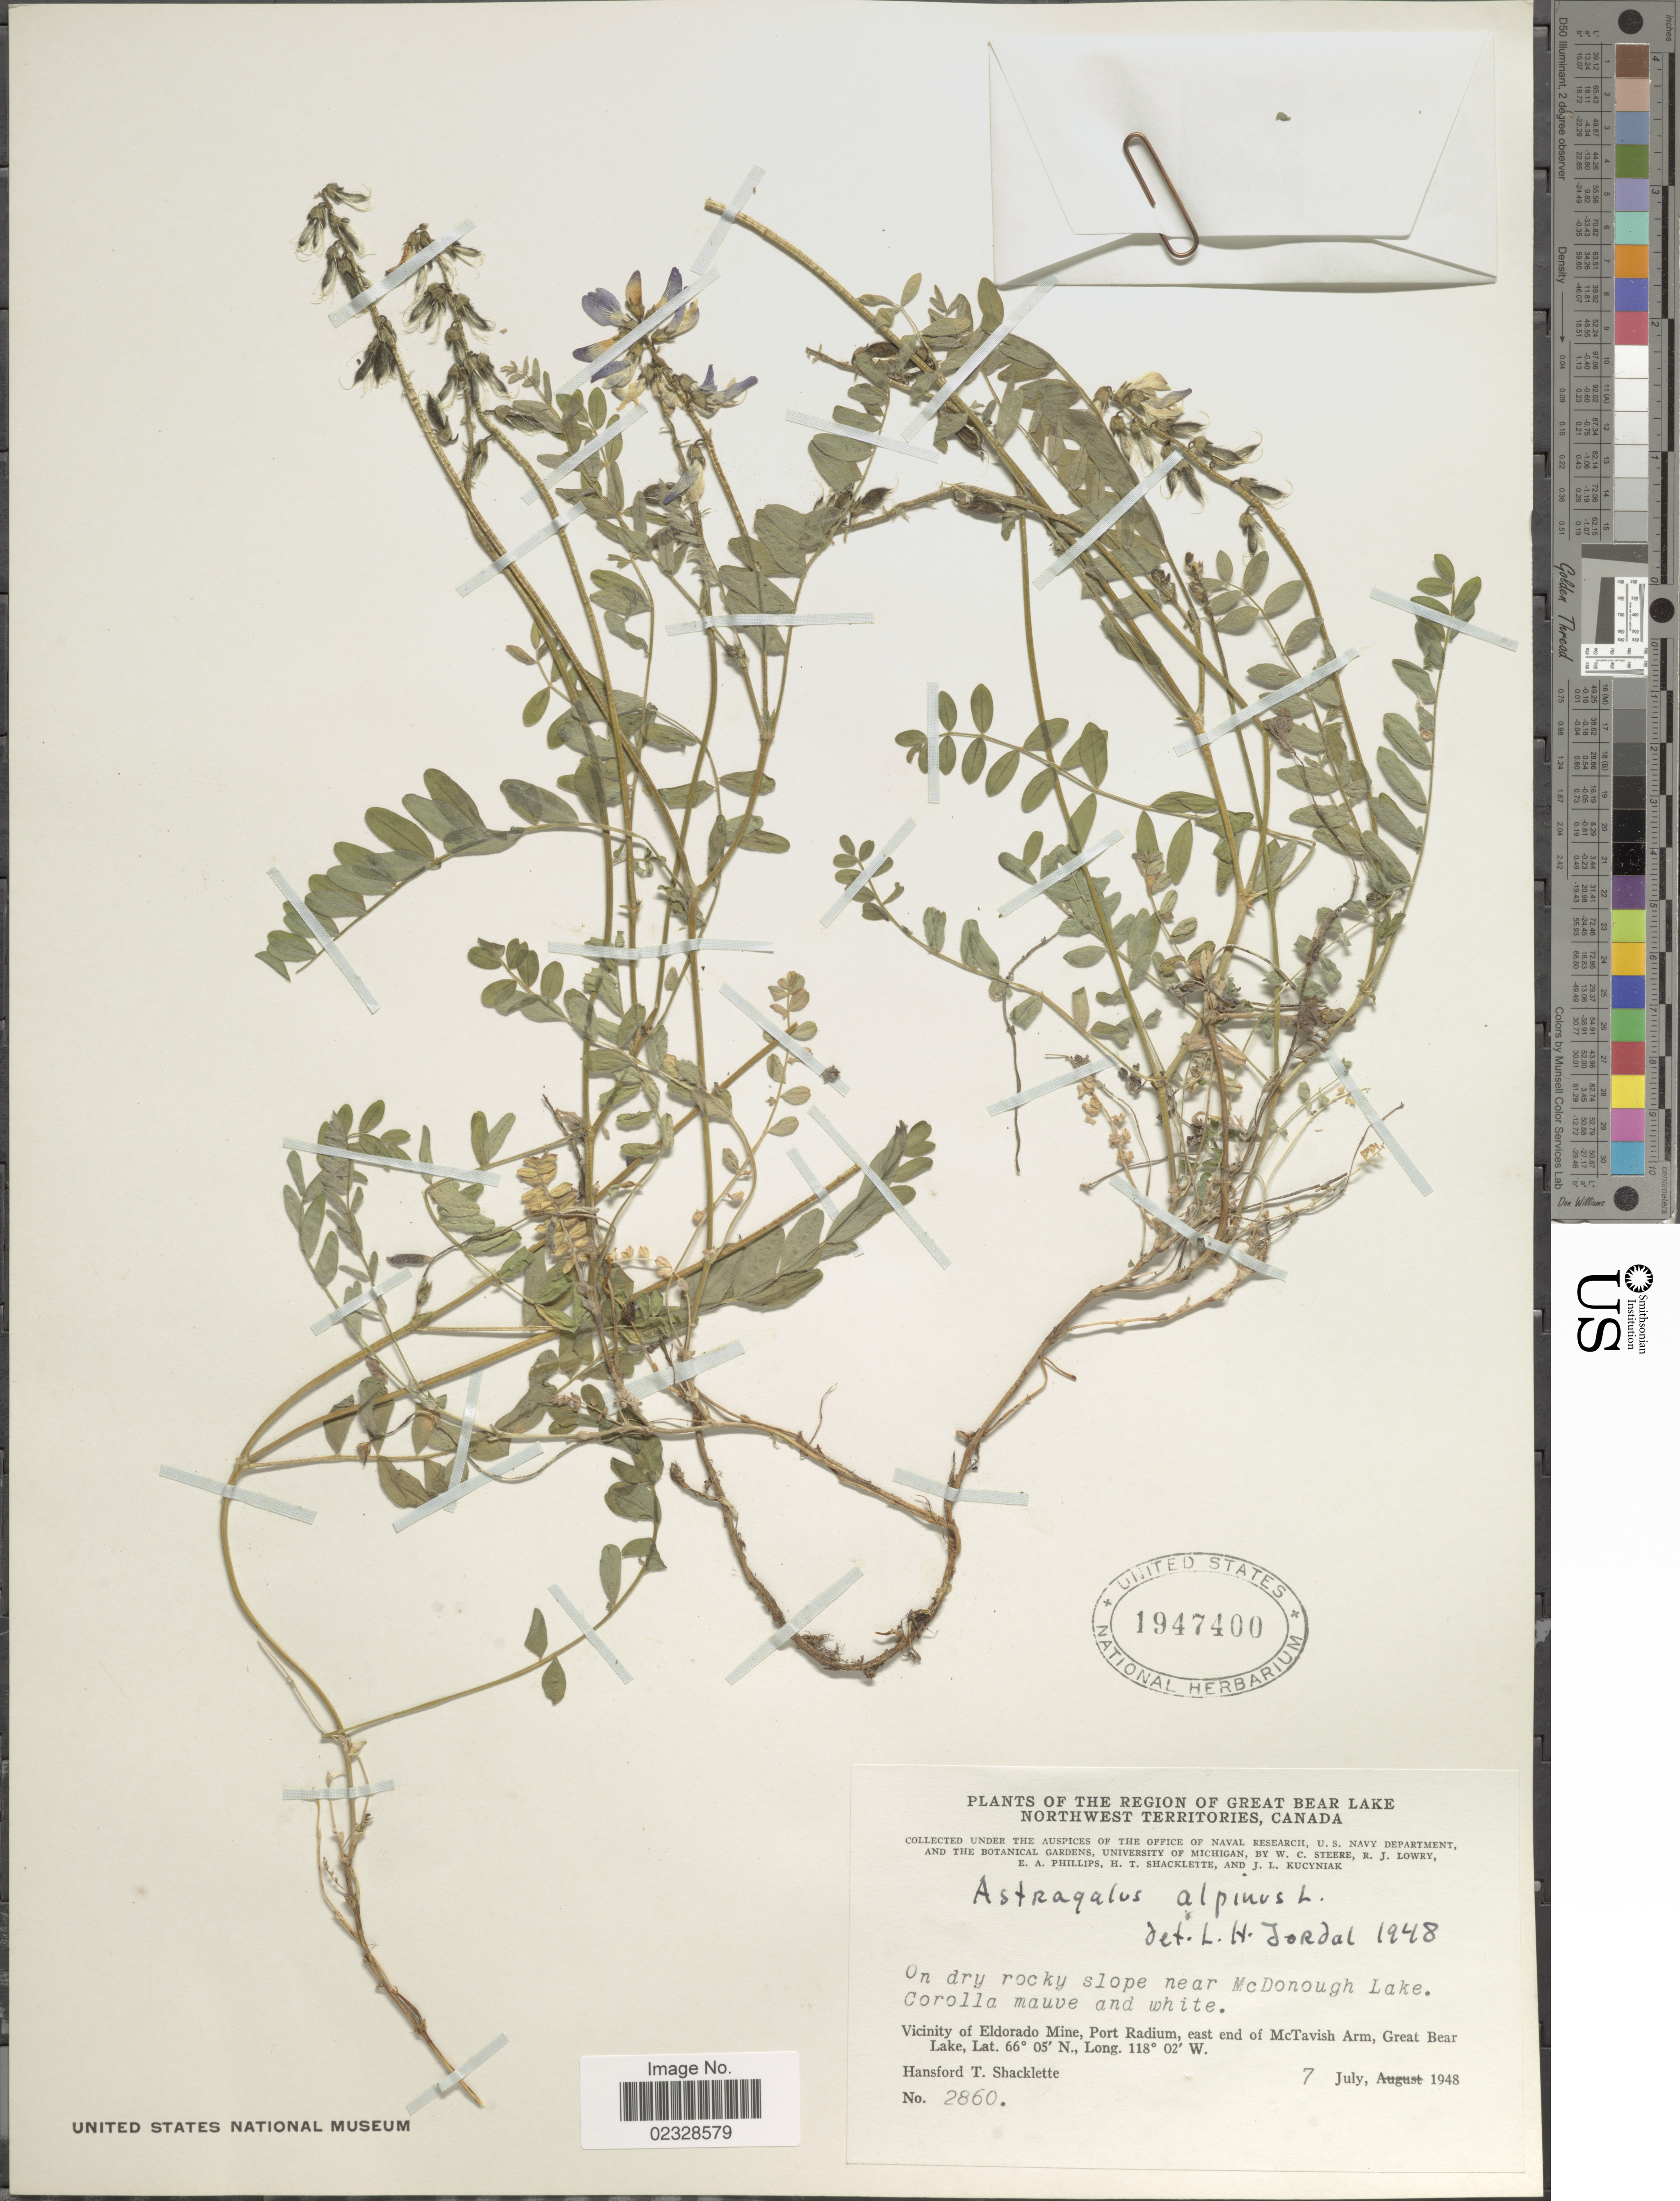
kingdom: Plantae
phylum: Tracheophyta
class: Magnoliopsida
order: Fabales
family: Fabaceae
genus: Astragalus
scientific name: Astragalus alpinus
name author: L.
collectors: H. Schacklette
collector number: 2860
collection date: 1948-07-07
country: Canada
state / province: Northwest Territories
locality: Region of Great Bear Lake. On dry rocky slope near McDonough Lake. Vicinity of Eldorado Mine, Port Radium, east end of McTavish Arm, Great Bear Lake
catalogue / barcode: US 1947400